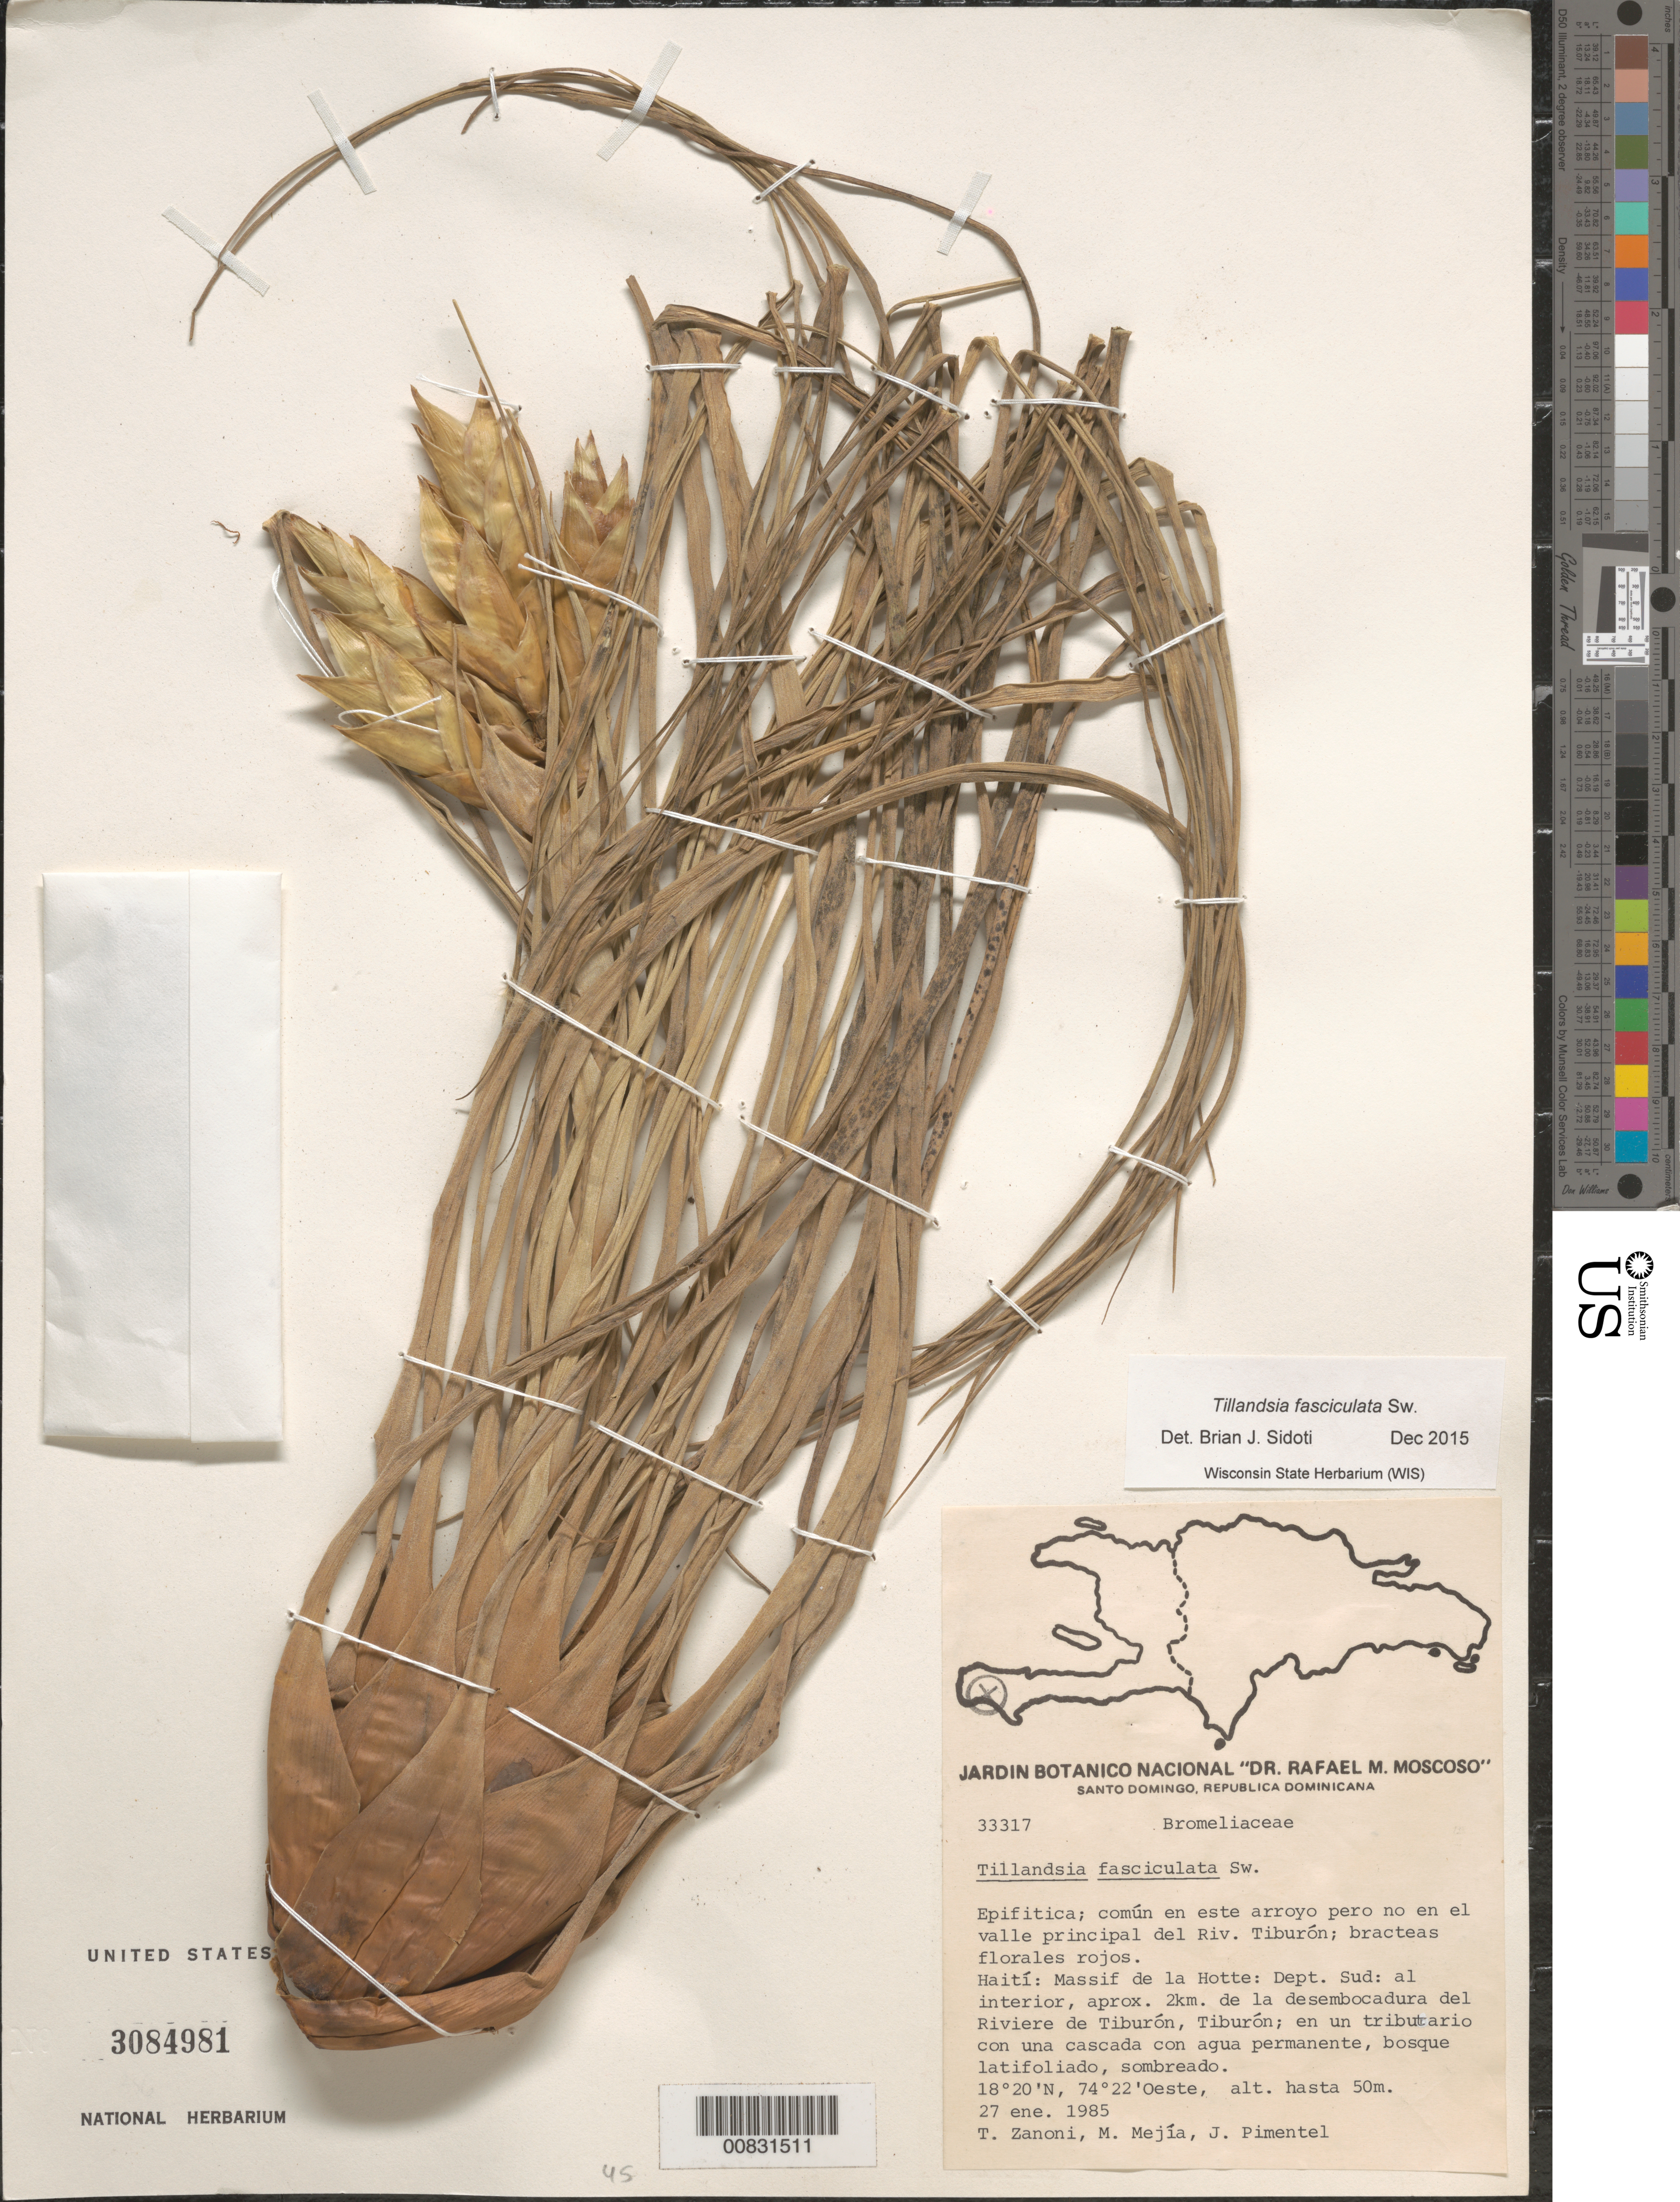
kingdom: Plantae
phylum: Tracheophyta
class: Liliopsida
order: Poales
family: Bromeliaceae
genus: Tillandsia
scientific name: Tillandsia fasciculata var. densispica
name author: Mez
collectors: T. A. Zanoni, M. Mejia & J. Pimentel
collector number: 33317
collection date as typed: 27 Jan 1985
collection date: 1985-01-27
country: Haiti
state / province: Sud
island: Hispaniola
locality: Massif de la Hotte: Dept. Sud: al interior, aprox. 2 km. de la desembocadura del Rivière de Tiburón, Tiburón; en un tributario con cascada con agua permanente.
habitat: Común en este arroyo pero no en el valle principal del Riv. Tiburón.Bosque latifoliado, sombreado.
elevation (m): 50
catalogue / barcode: US 3084981